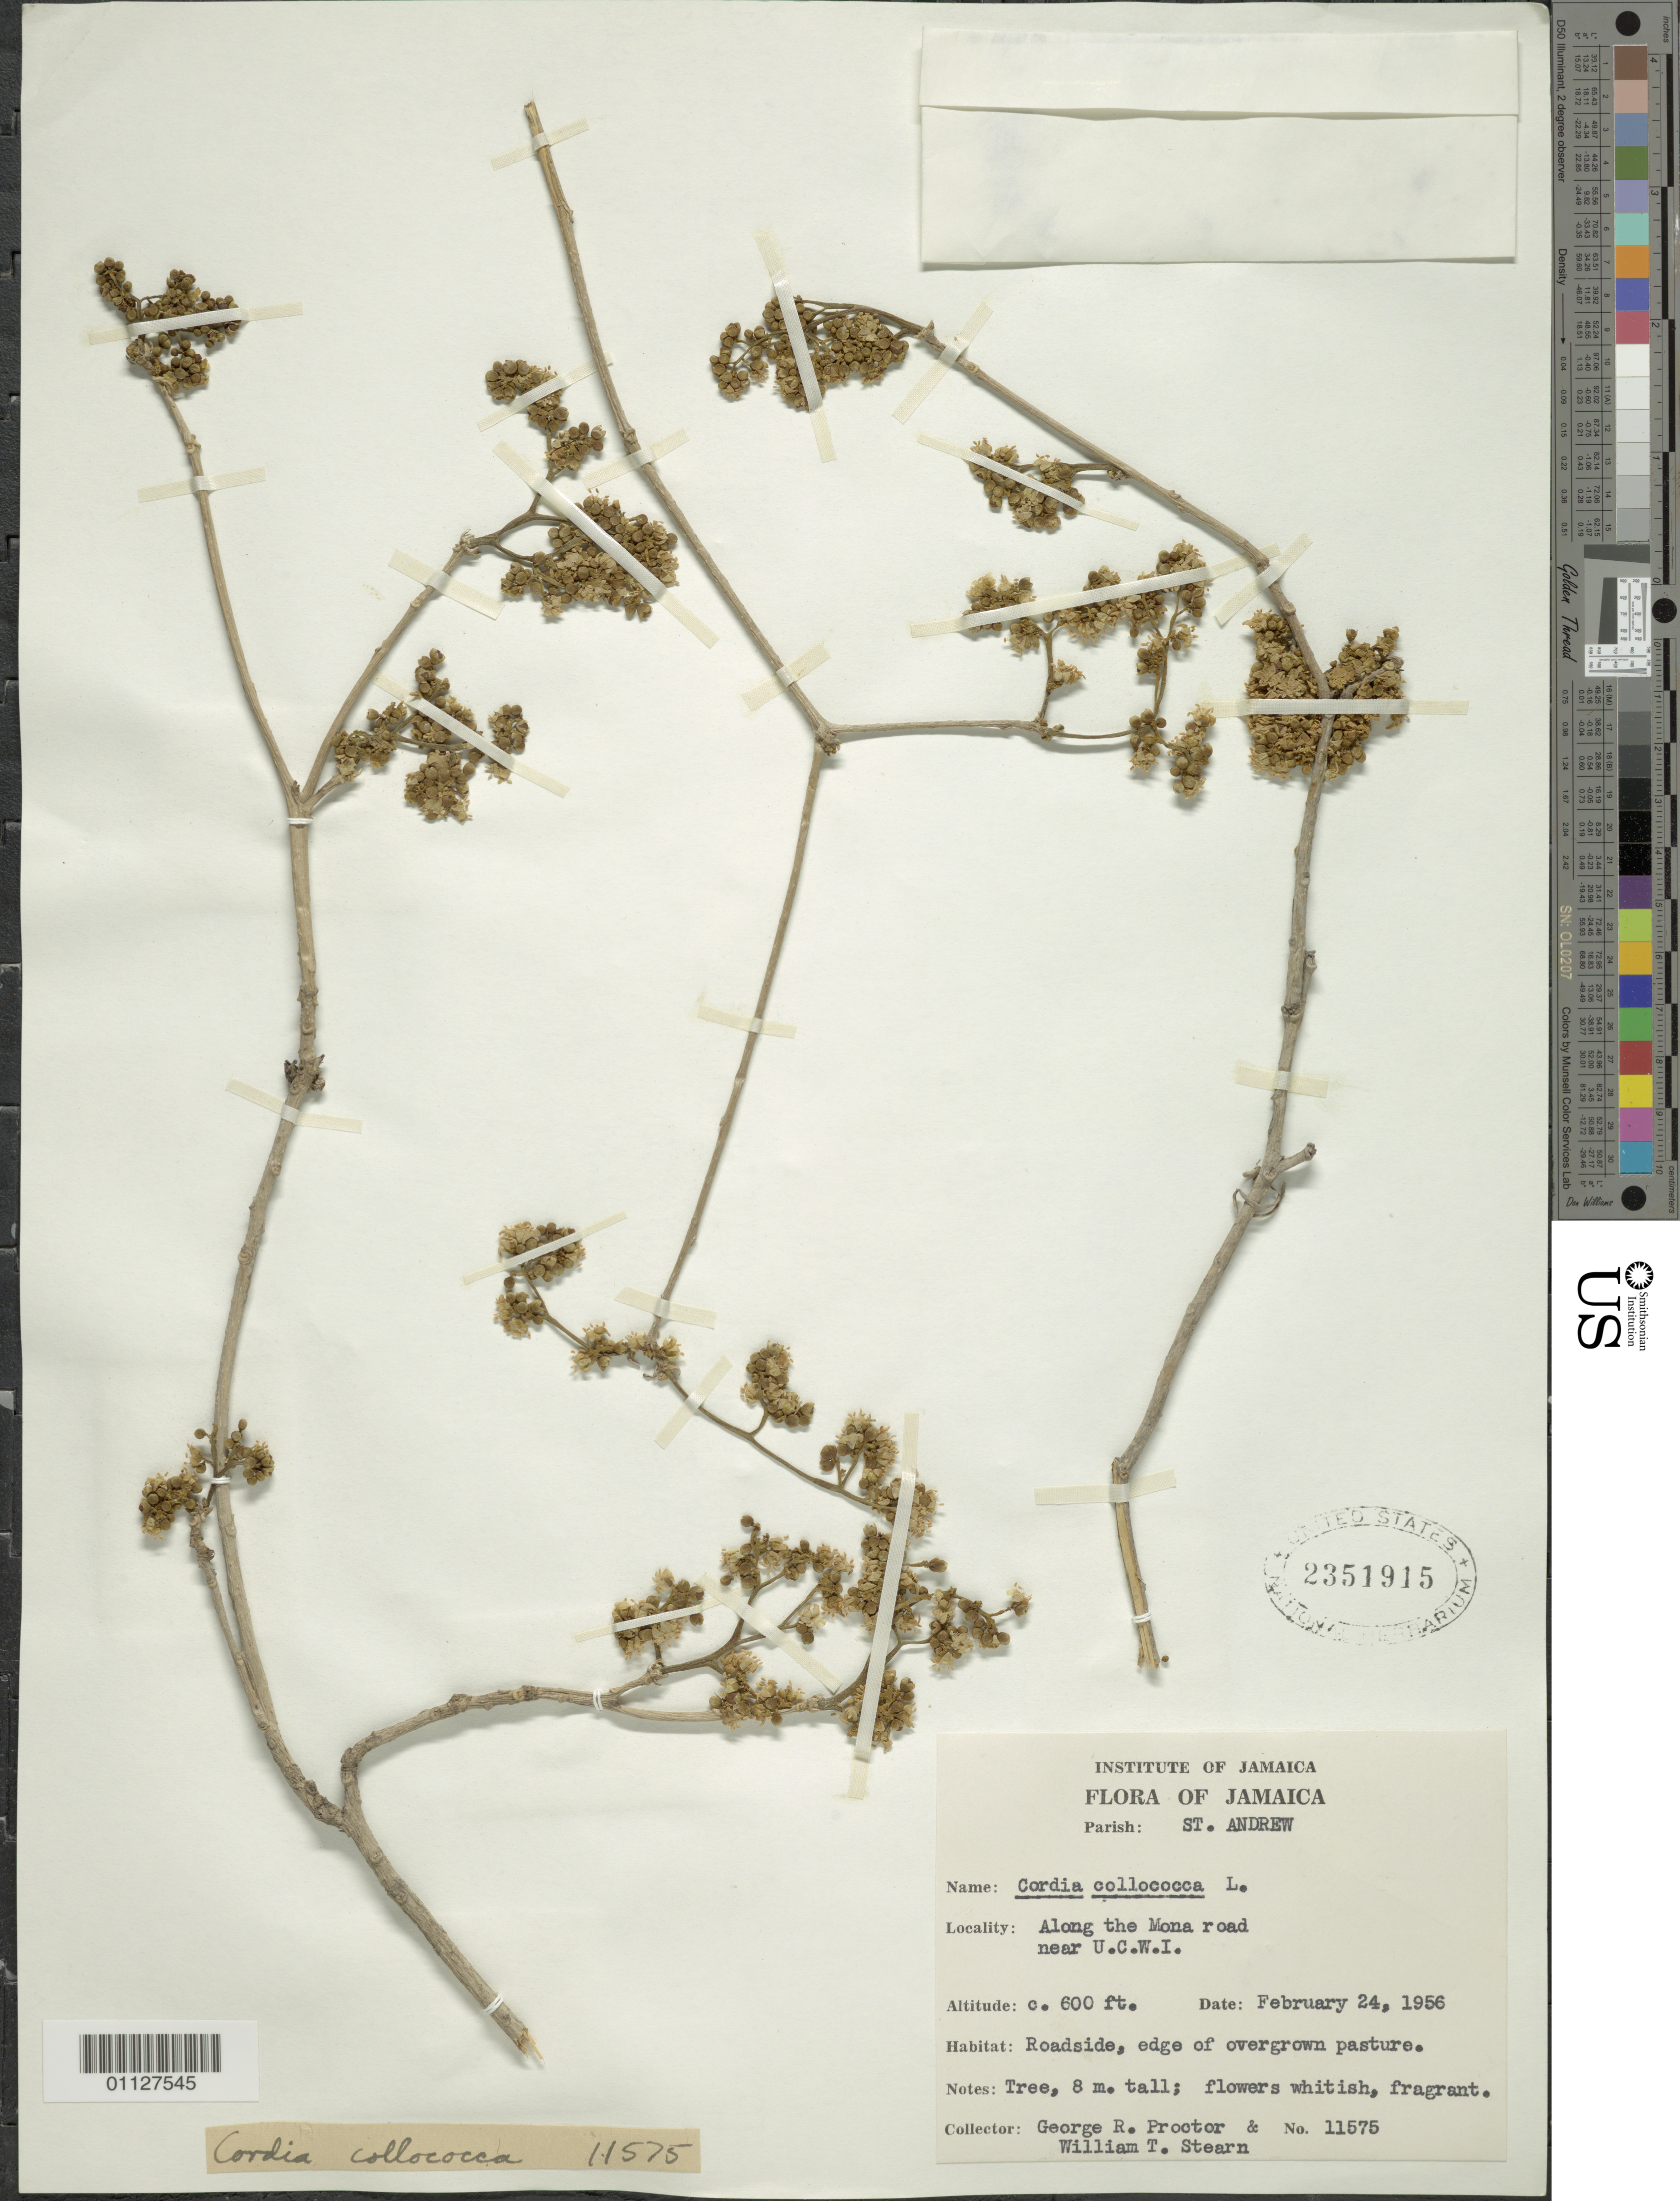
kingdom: Plantae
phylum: Tracheophyta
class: Magnoliopsida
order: Boraginales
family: Cordiaceae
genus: Cordia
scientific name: Cordia collococca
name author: L.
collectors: G. R. Proctor & W. T. Stearn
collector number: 11575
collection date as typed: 24 Feb 1956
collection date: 1956-02-24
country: Jamaica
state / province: Saint Andrew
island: Jamaica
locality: Along the Mona road near UCWI. Roadside, edge of overgrown pasture.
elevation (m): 183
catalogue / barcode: US 2351915